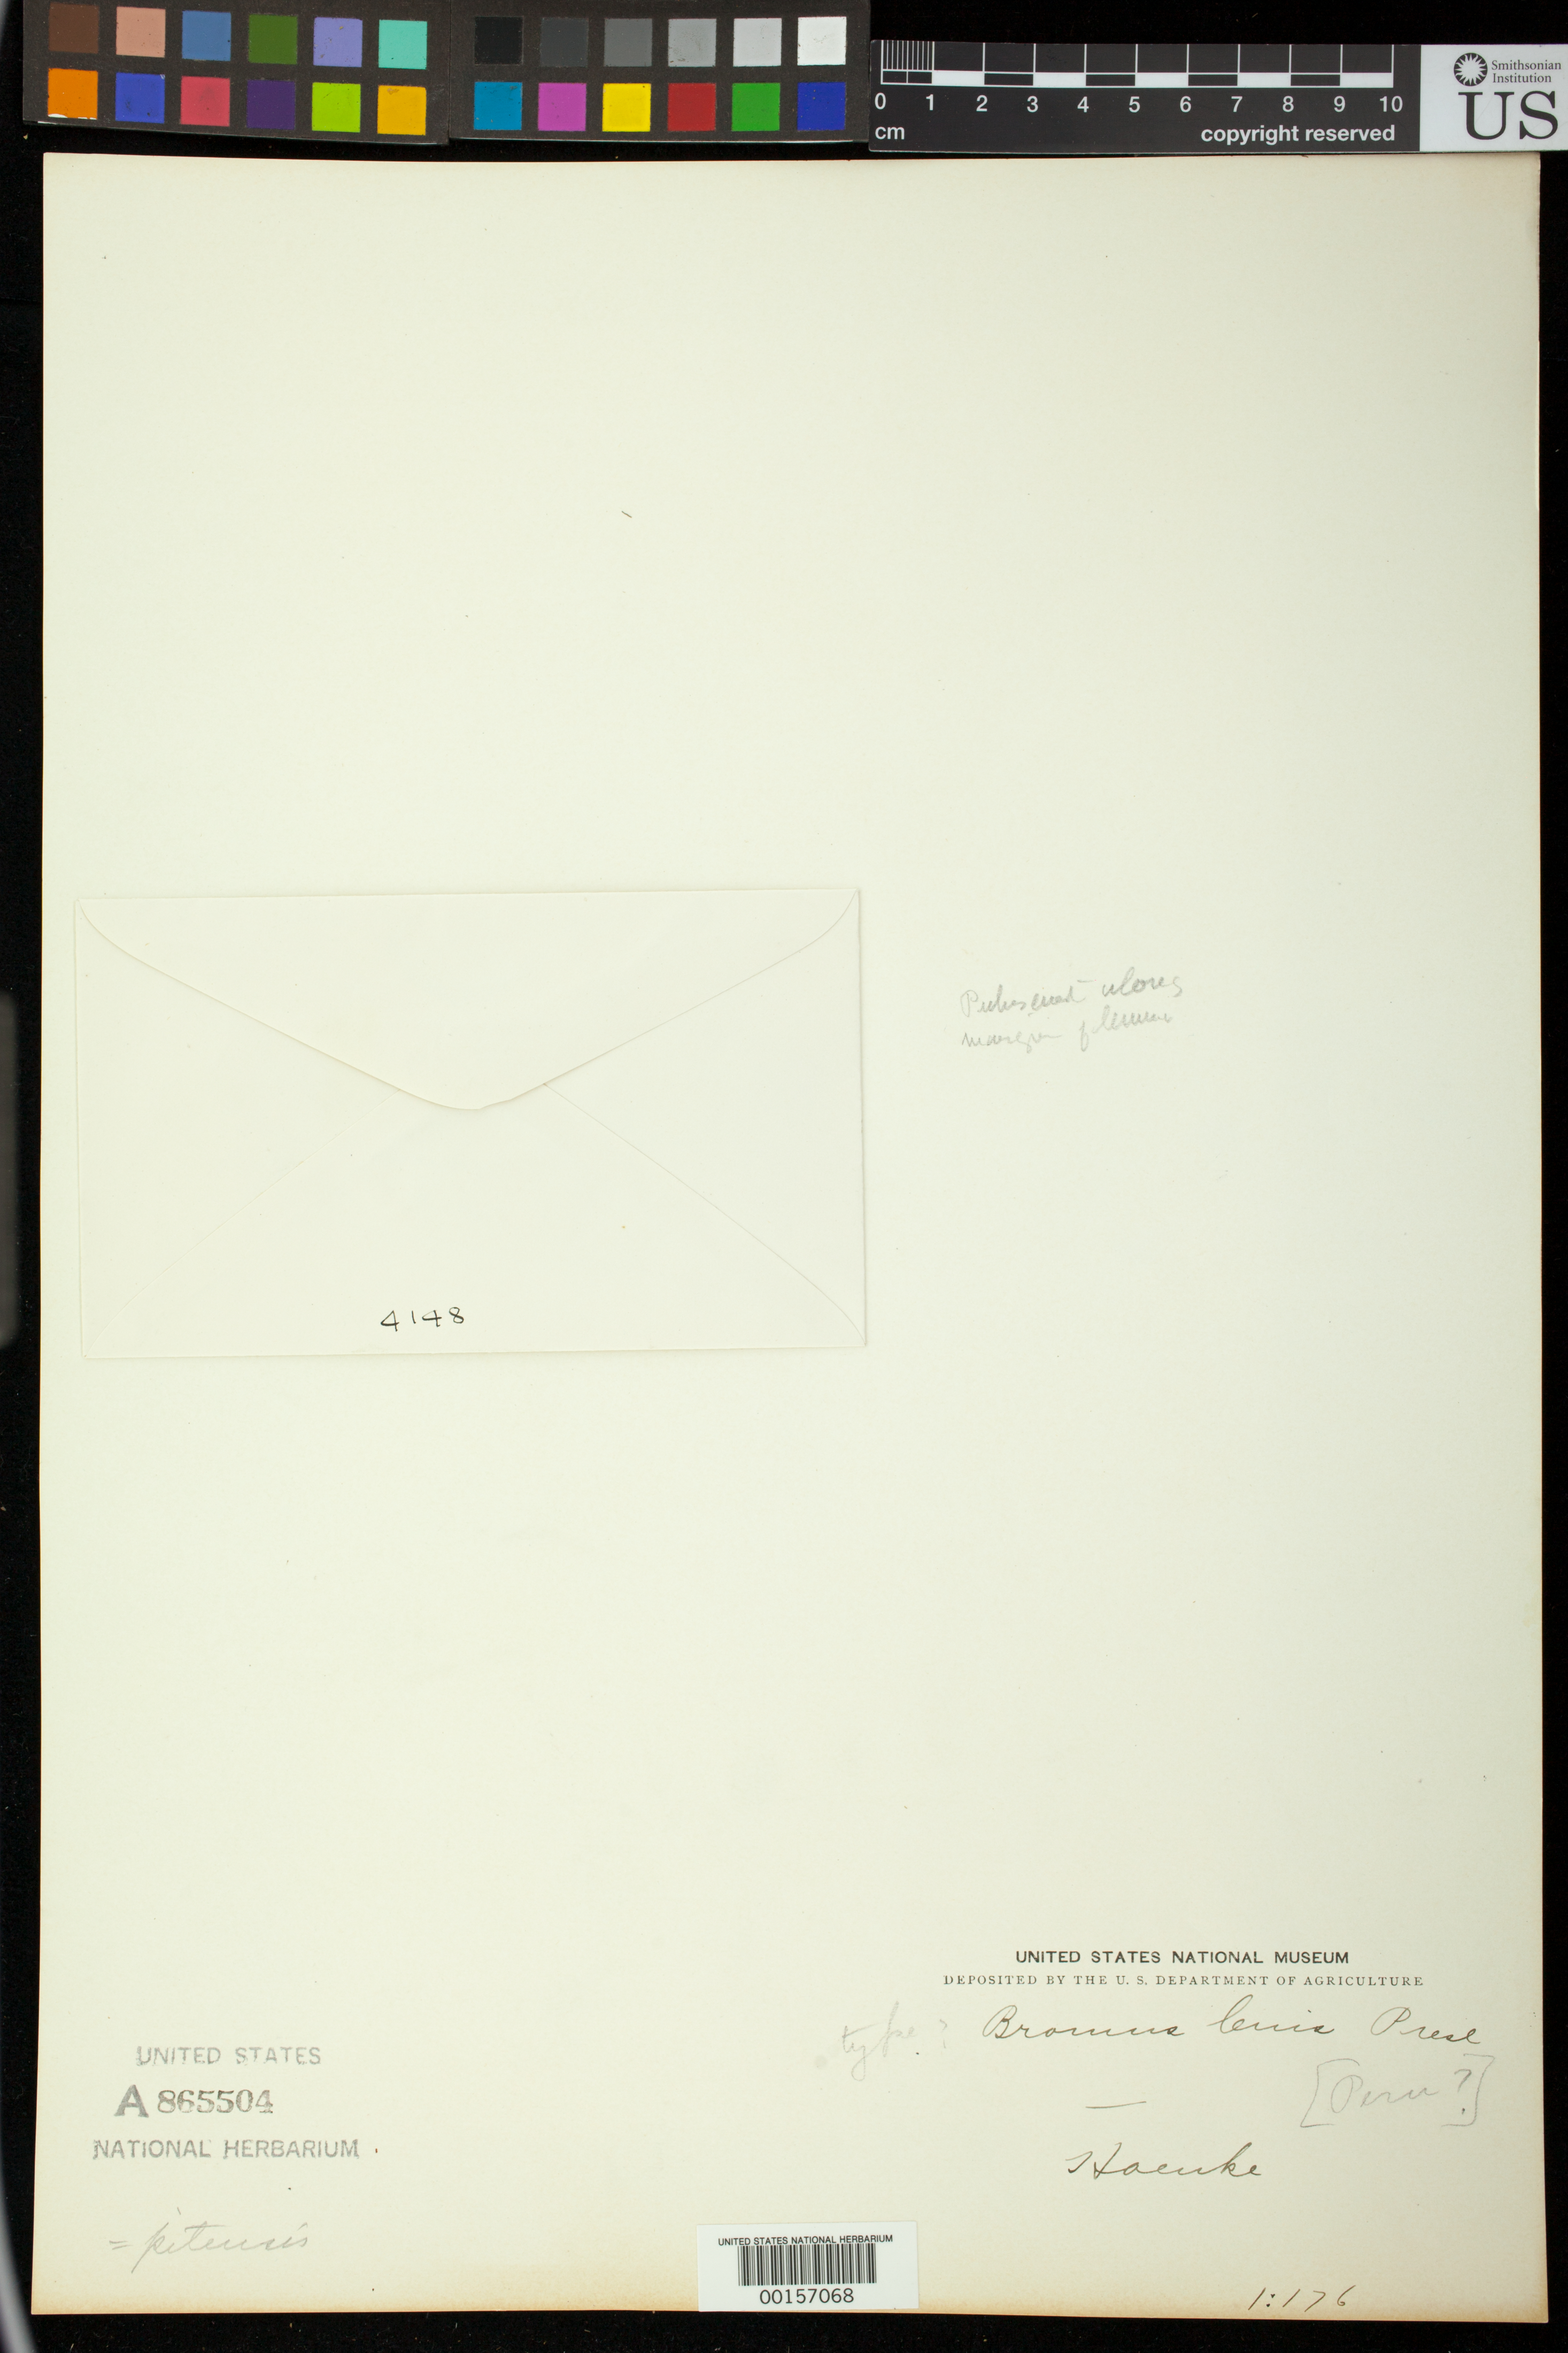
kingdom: Plantae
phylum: Tracheophyta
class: Liliopsida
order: Poales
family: Poaceae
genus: Bromus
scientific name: Bromus lenis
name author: J. Presl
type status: Type Fragment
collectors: T. P. X. Haenke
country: Peru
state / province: Huánuco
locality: Huánuco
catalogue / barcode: US 865504A